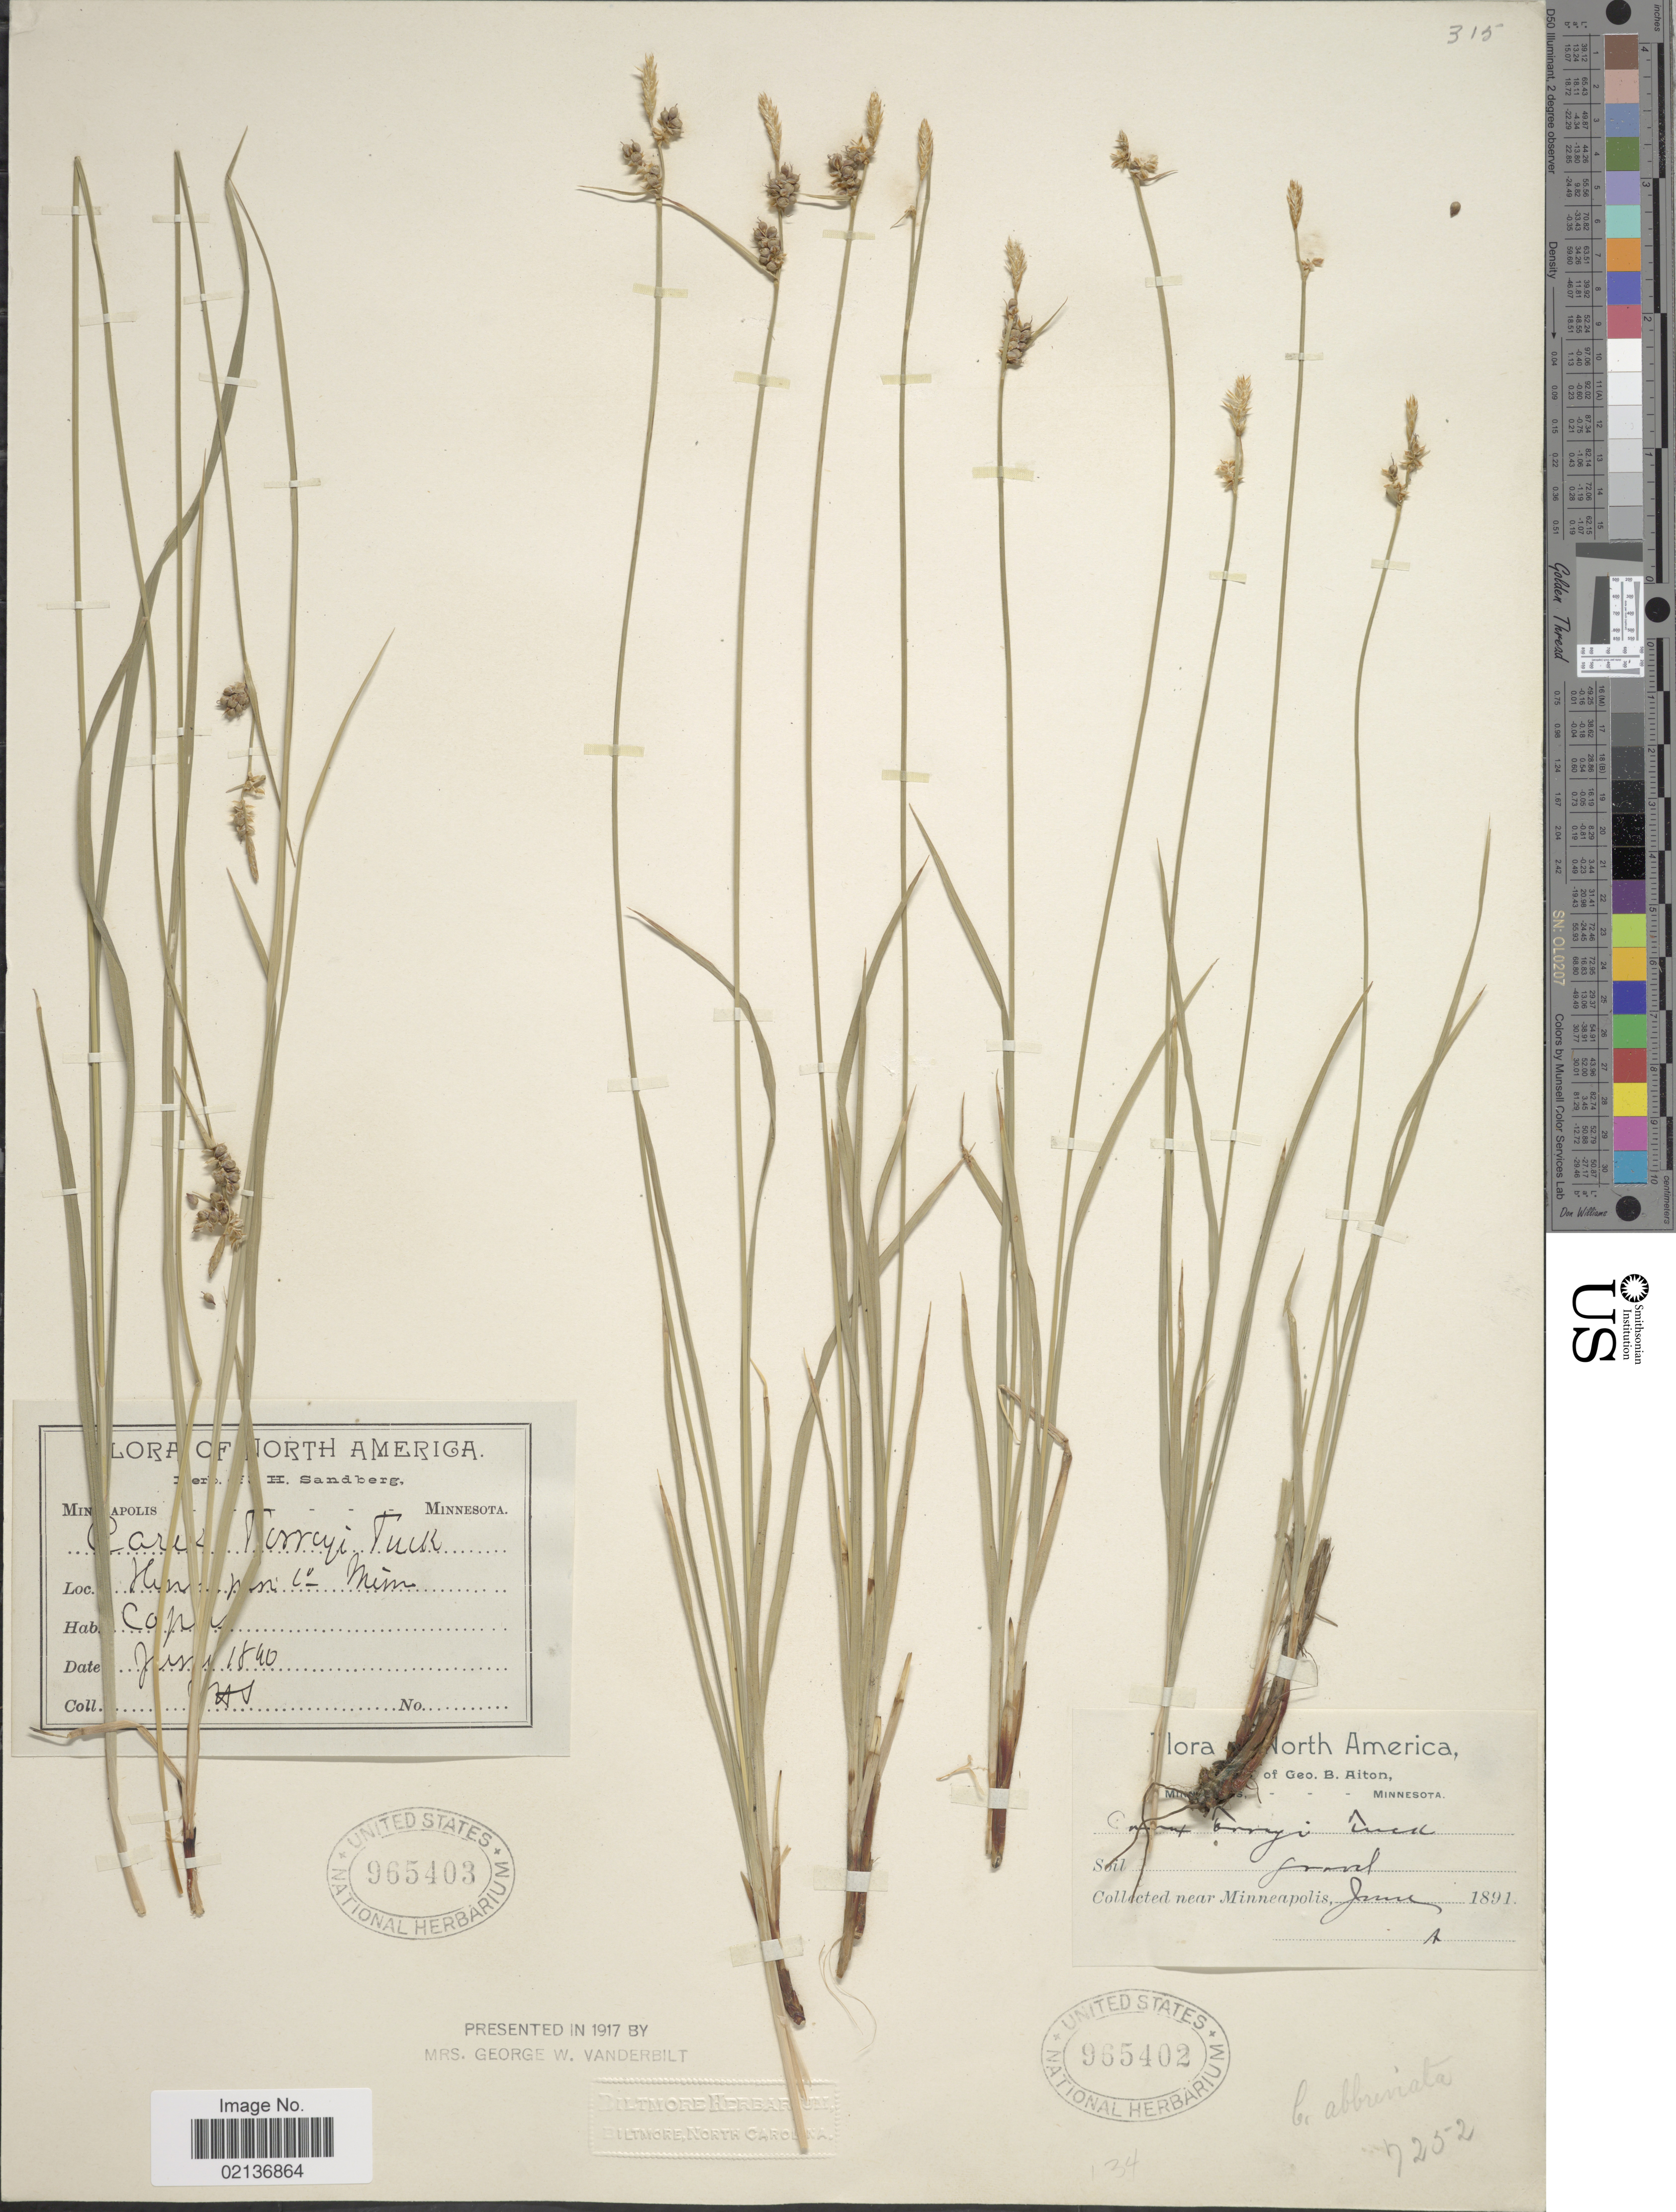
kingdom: Plantae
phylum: Tracheophyta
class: Liliopsida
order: Poales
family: Cyperaceae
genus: Carex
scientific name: Carex torreyi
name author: Tuck.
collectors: J. H. Sandberg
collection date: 1840-06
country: United States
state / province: Minnesota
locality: Hennepen Co. Minn.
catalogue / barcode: US 965403